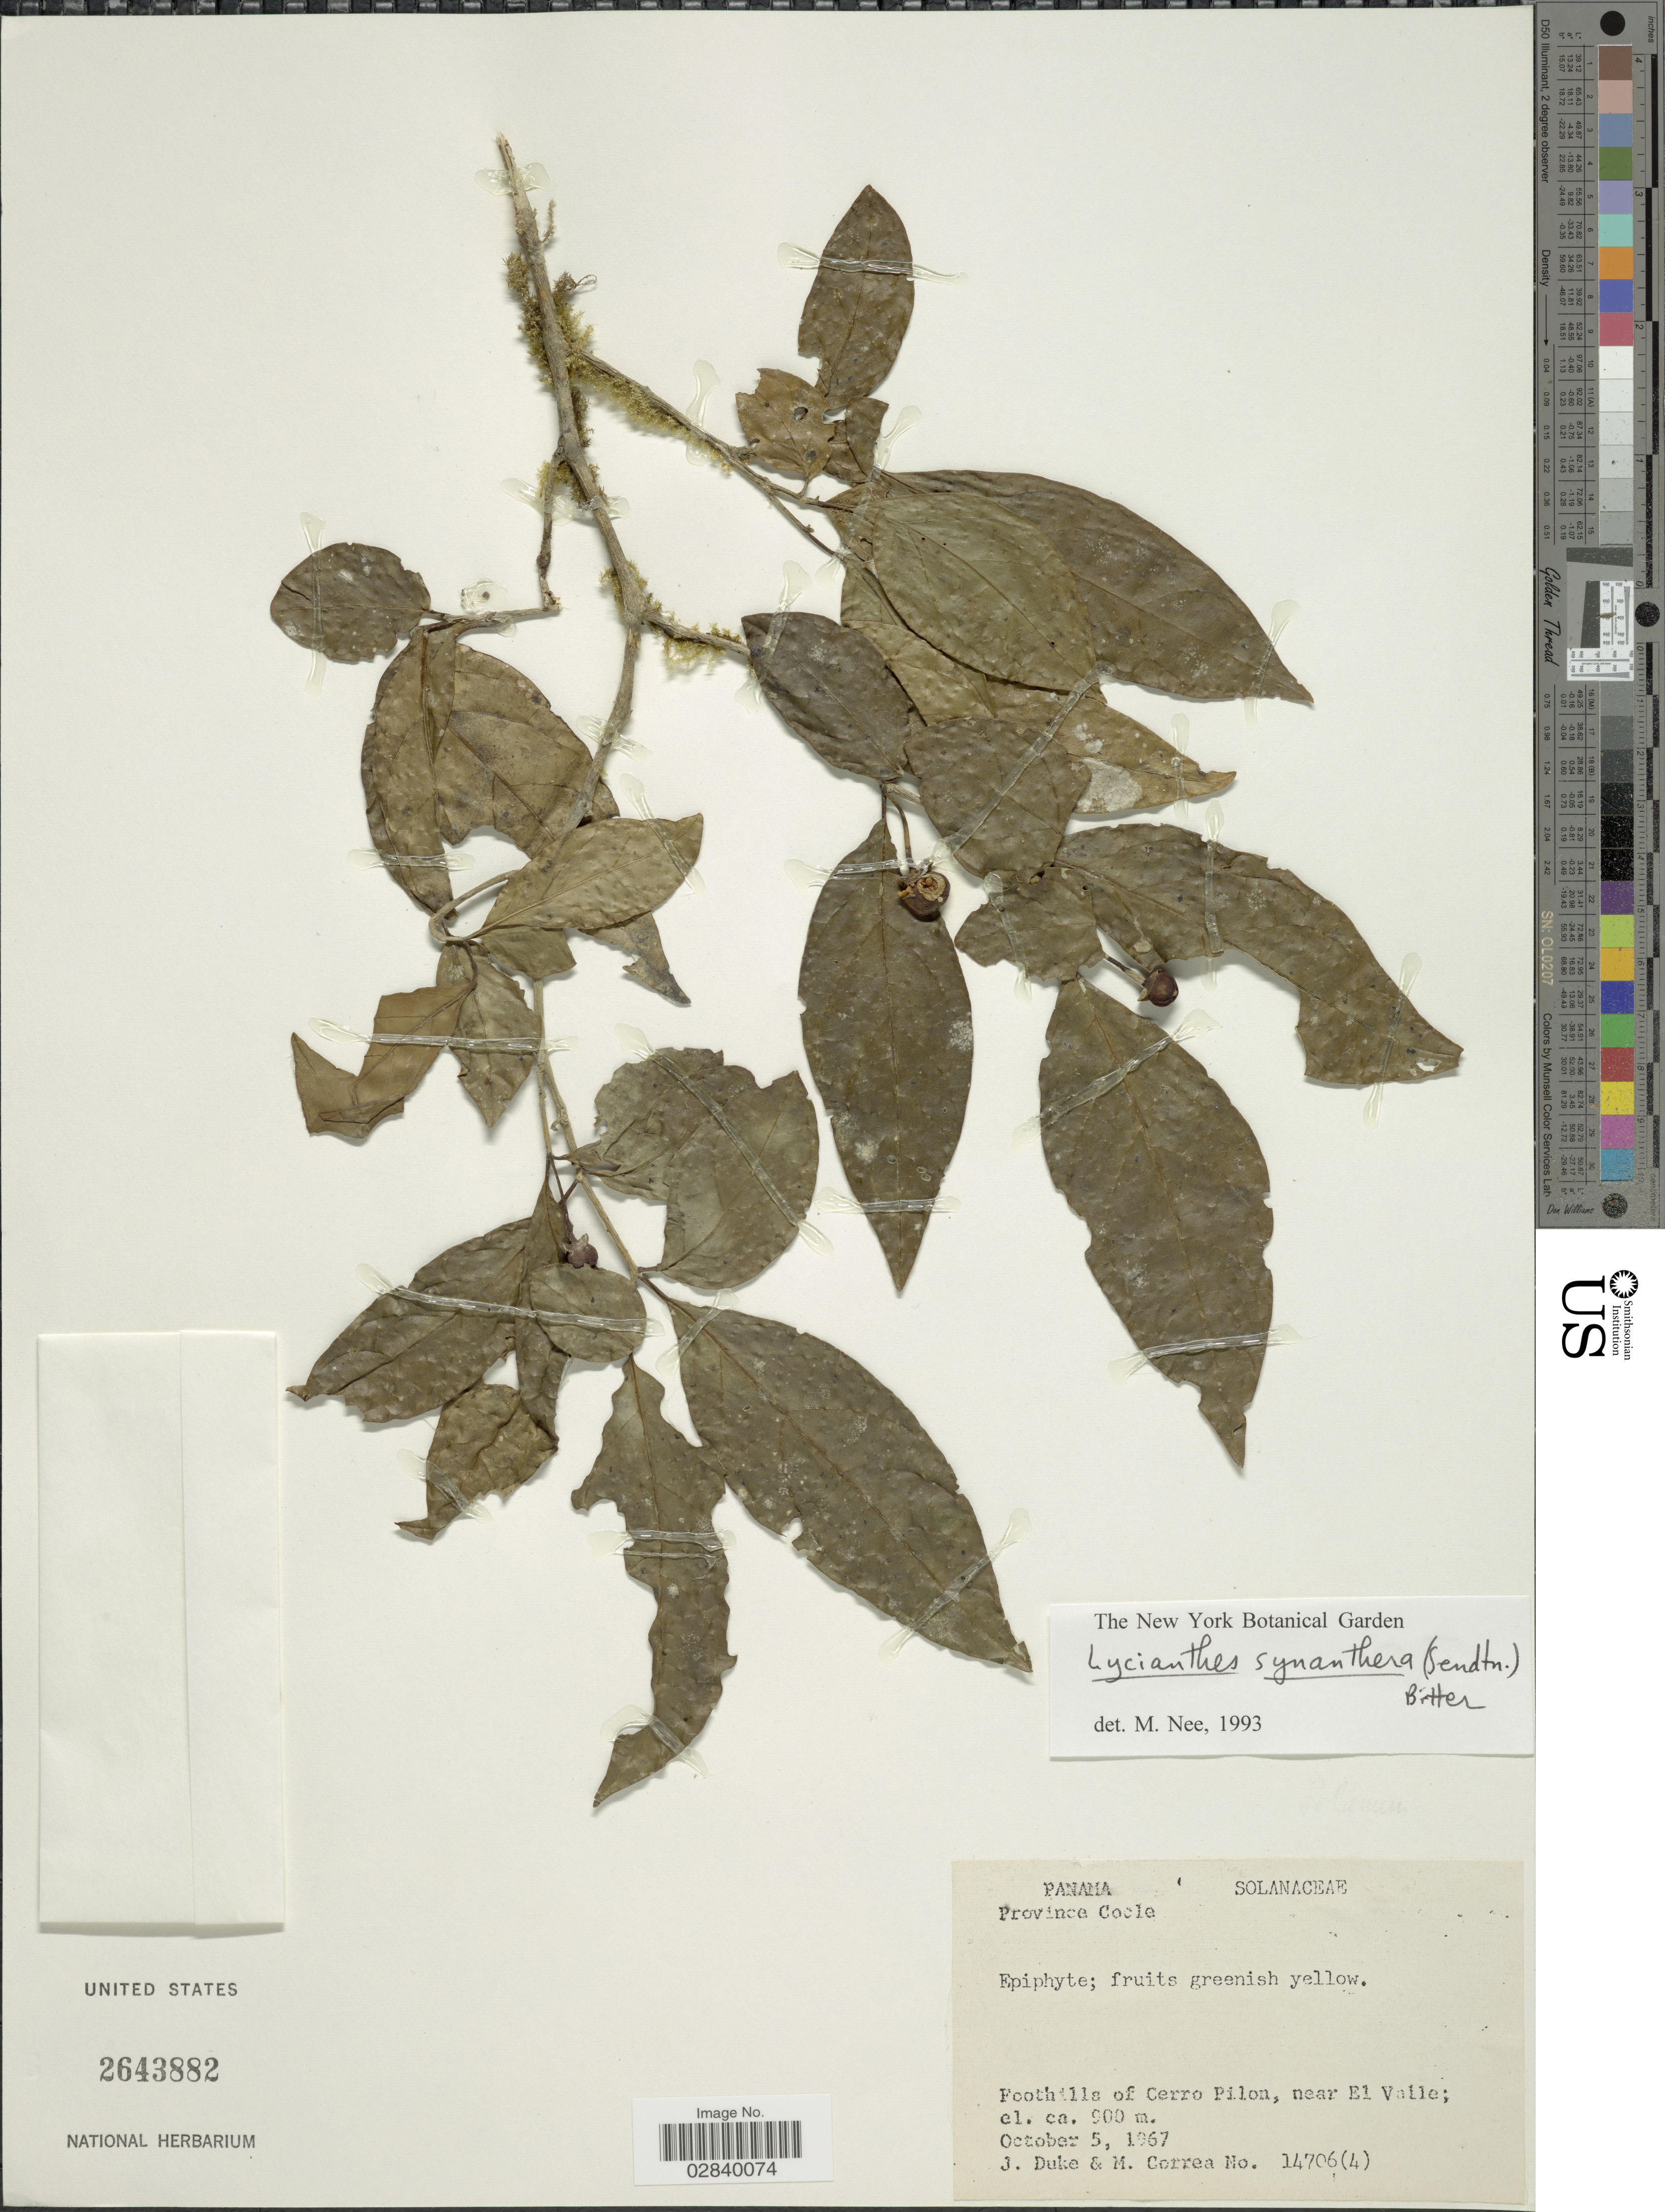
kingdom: Plantae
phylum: Tracheophyta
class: Magnoliopsida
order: Solanales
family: Solanaceae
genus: Lycianthes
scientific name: Lycianthes synanthera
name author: (Sendtn.) Bitter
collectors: J. Duke & M. Correa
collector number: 14706(4)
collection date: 1967-10-05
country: Panama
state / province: Coclé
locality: Foothills of Cerro Pilon, near El Valle.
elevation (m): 900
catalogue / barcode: US 2643882